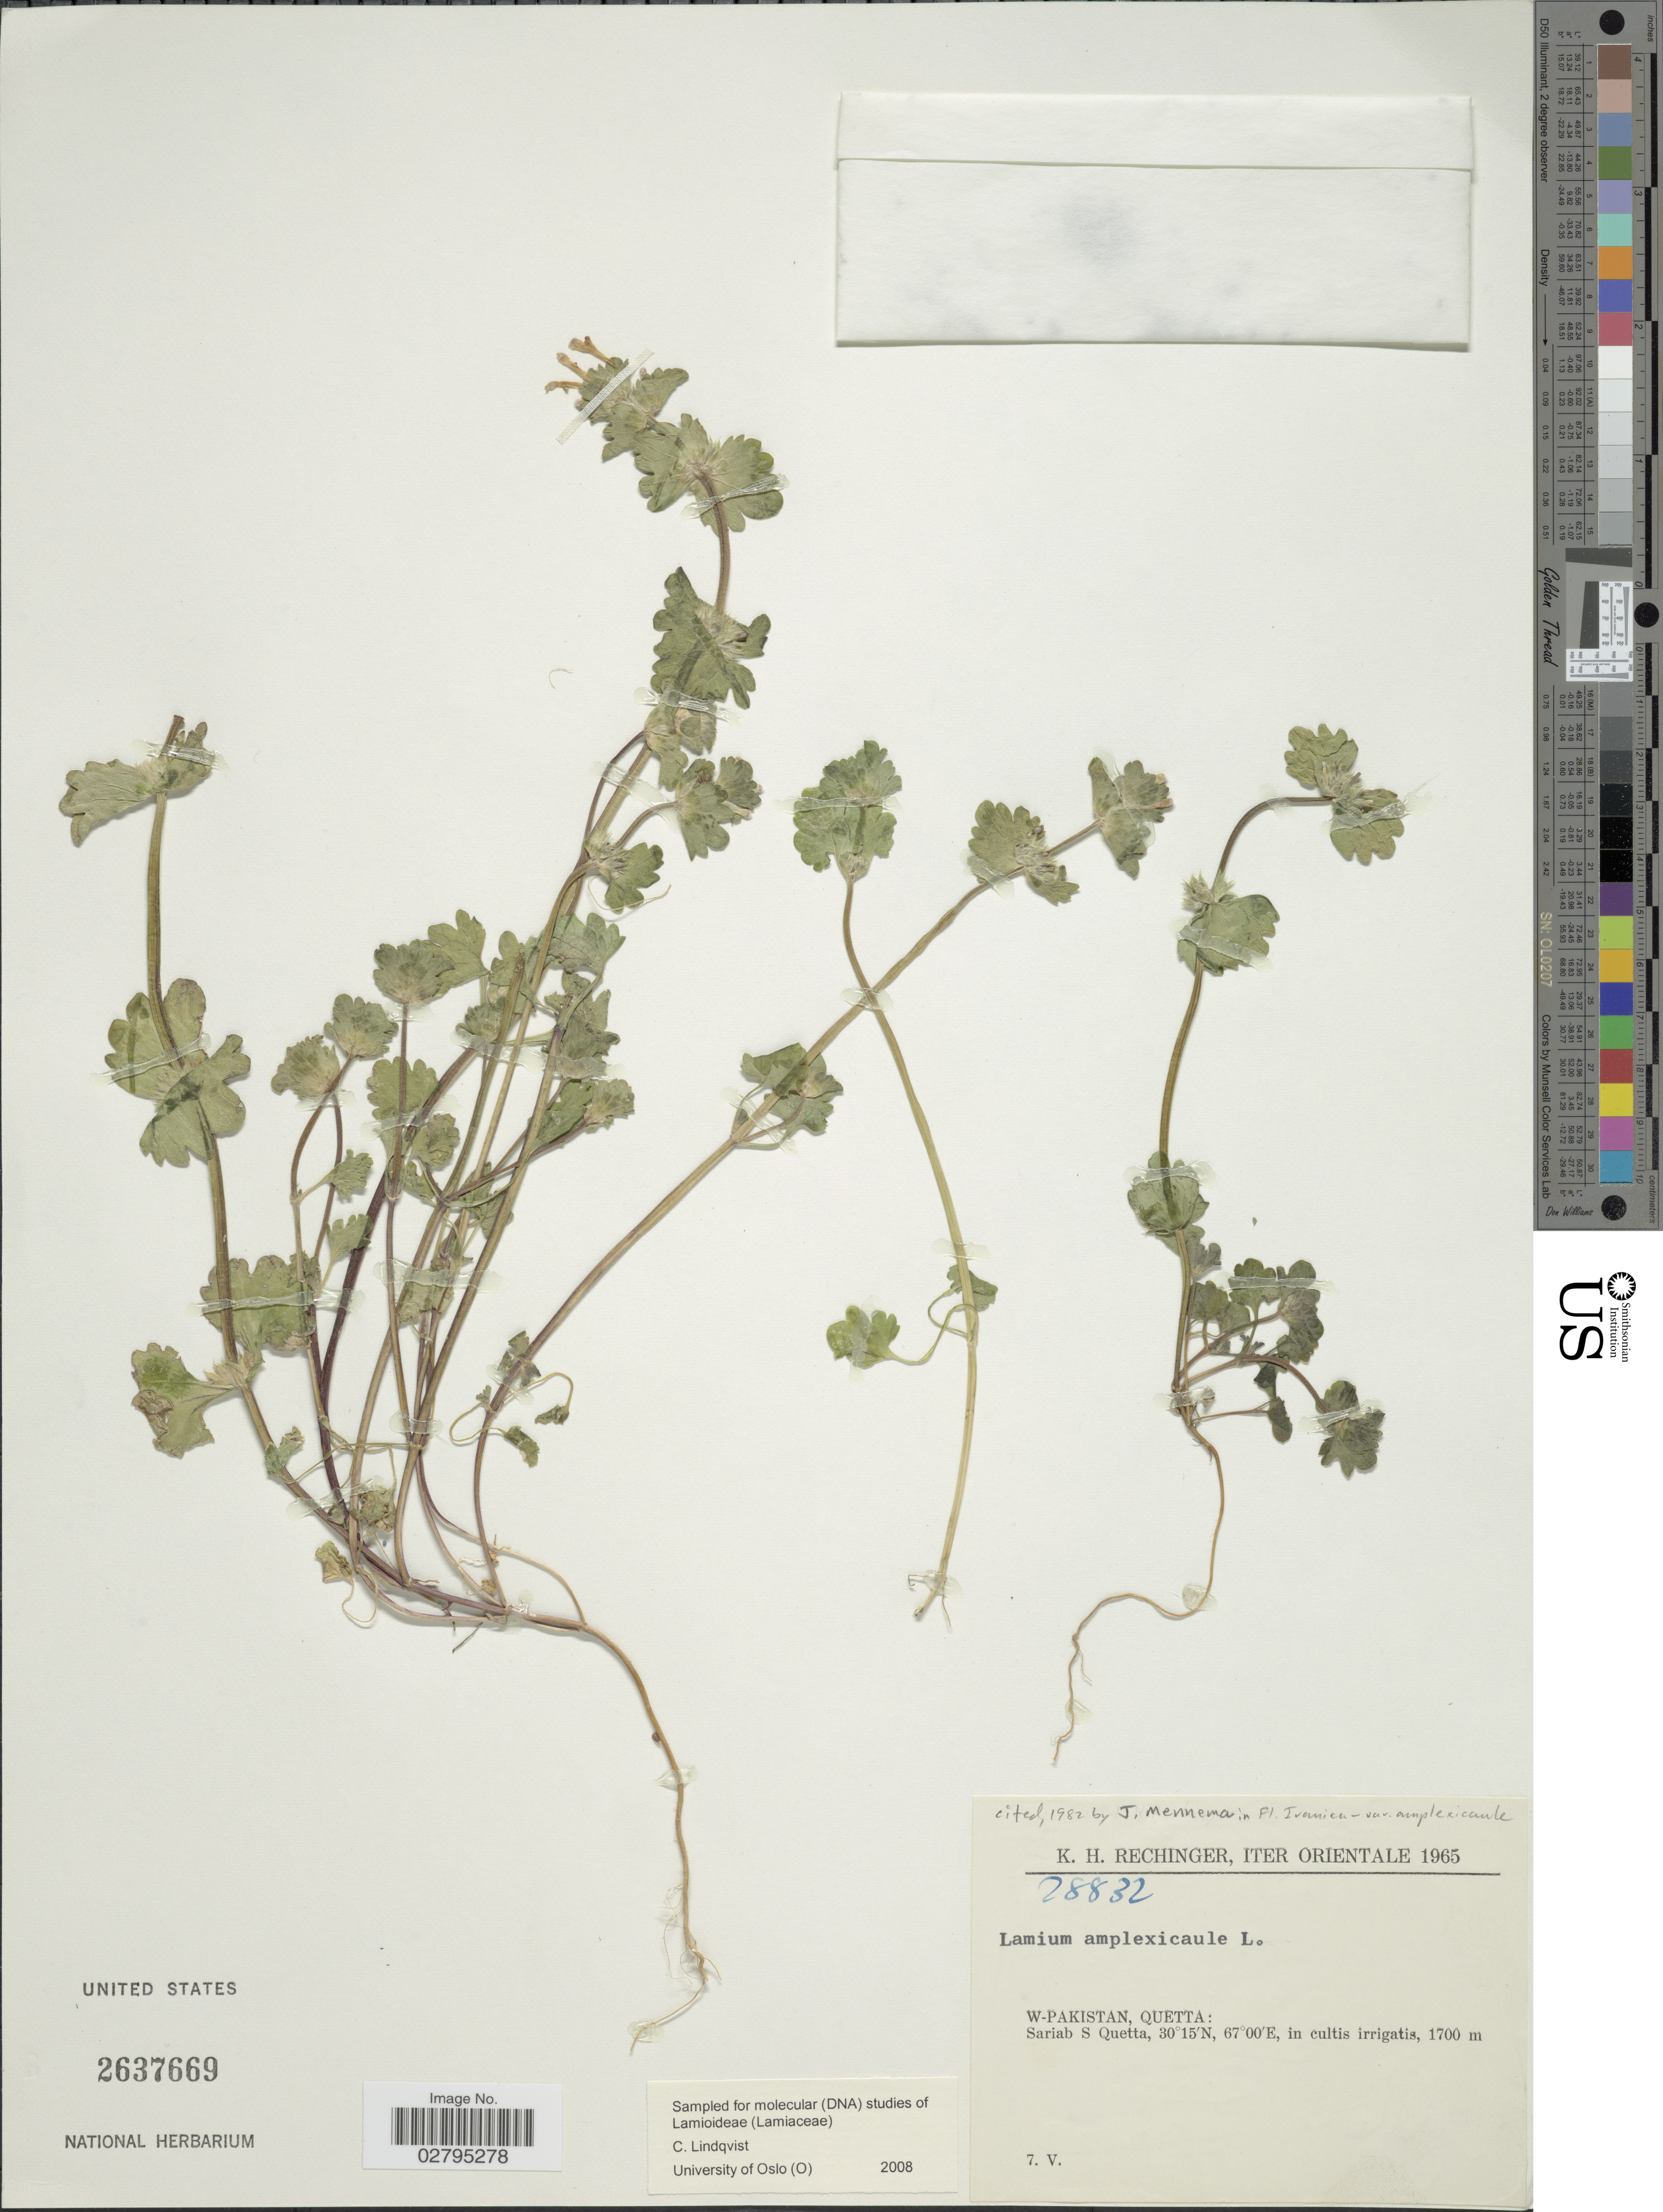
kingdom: Plantae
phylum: Tracheophyta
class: Magnoliopsida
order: Lamiales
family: Lamiaceae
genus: Lamium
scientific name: Lamium amplexicaule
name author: L.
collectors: K. H. Rechinger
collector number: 28832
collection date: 1965-05-07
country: Pakistan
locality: Orientale, W-Pakistan, Quetta: Sariab S Quetta.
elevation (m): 1700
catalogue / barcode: US 2637669